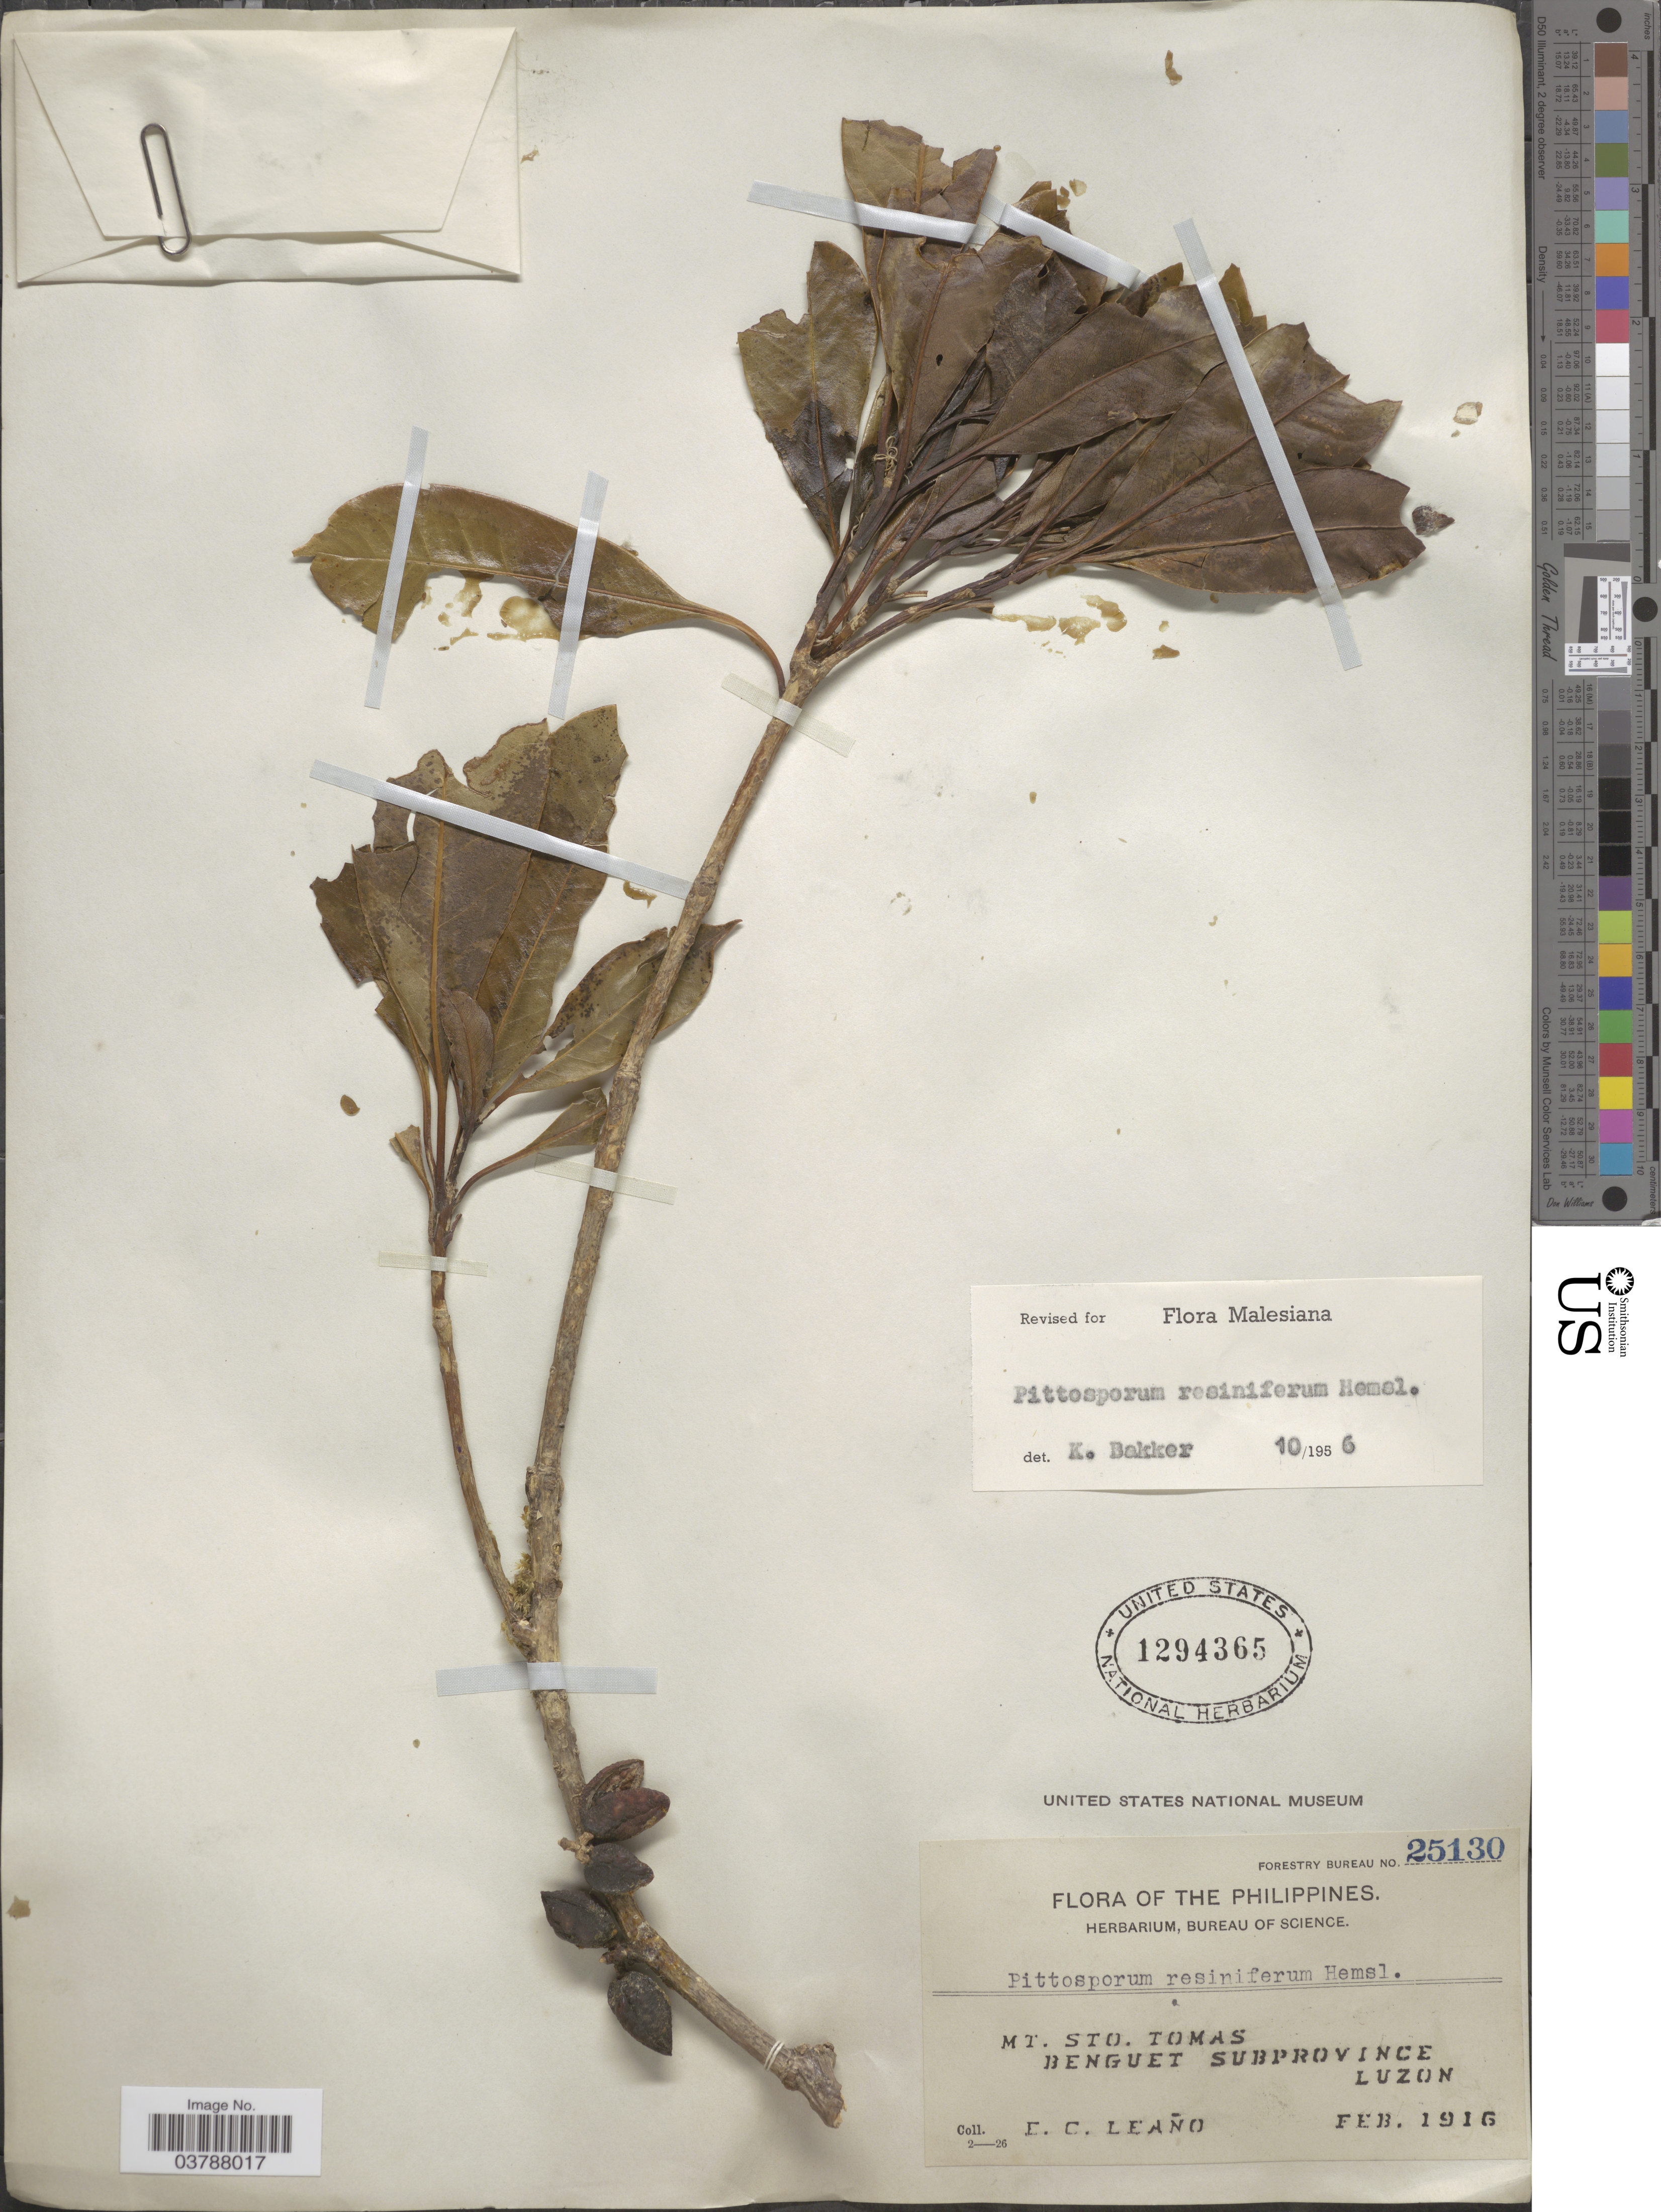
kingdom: Plantae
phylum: Tracheophyta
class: Magnoliopsida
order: Apiales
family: Pittosporaceae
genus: Pittosporum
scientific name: Pittosporum resiniferum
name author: Hemsl.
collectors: E. Leano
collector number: Forestry Bureau 25130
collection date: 1916-02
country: Philippines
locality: Mt. Sto. Tomas, Benguet Subprovince, Luzon.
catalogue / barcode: US 1294365